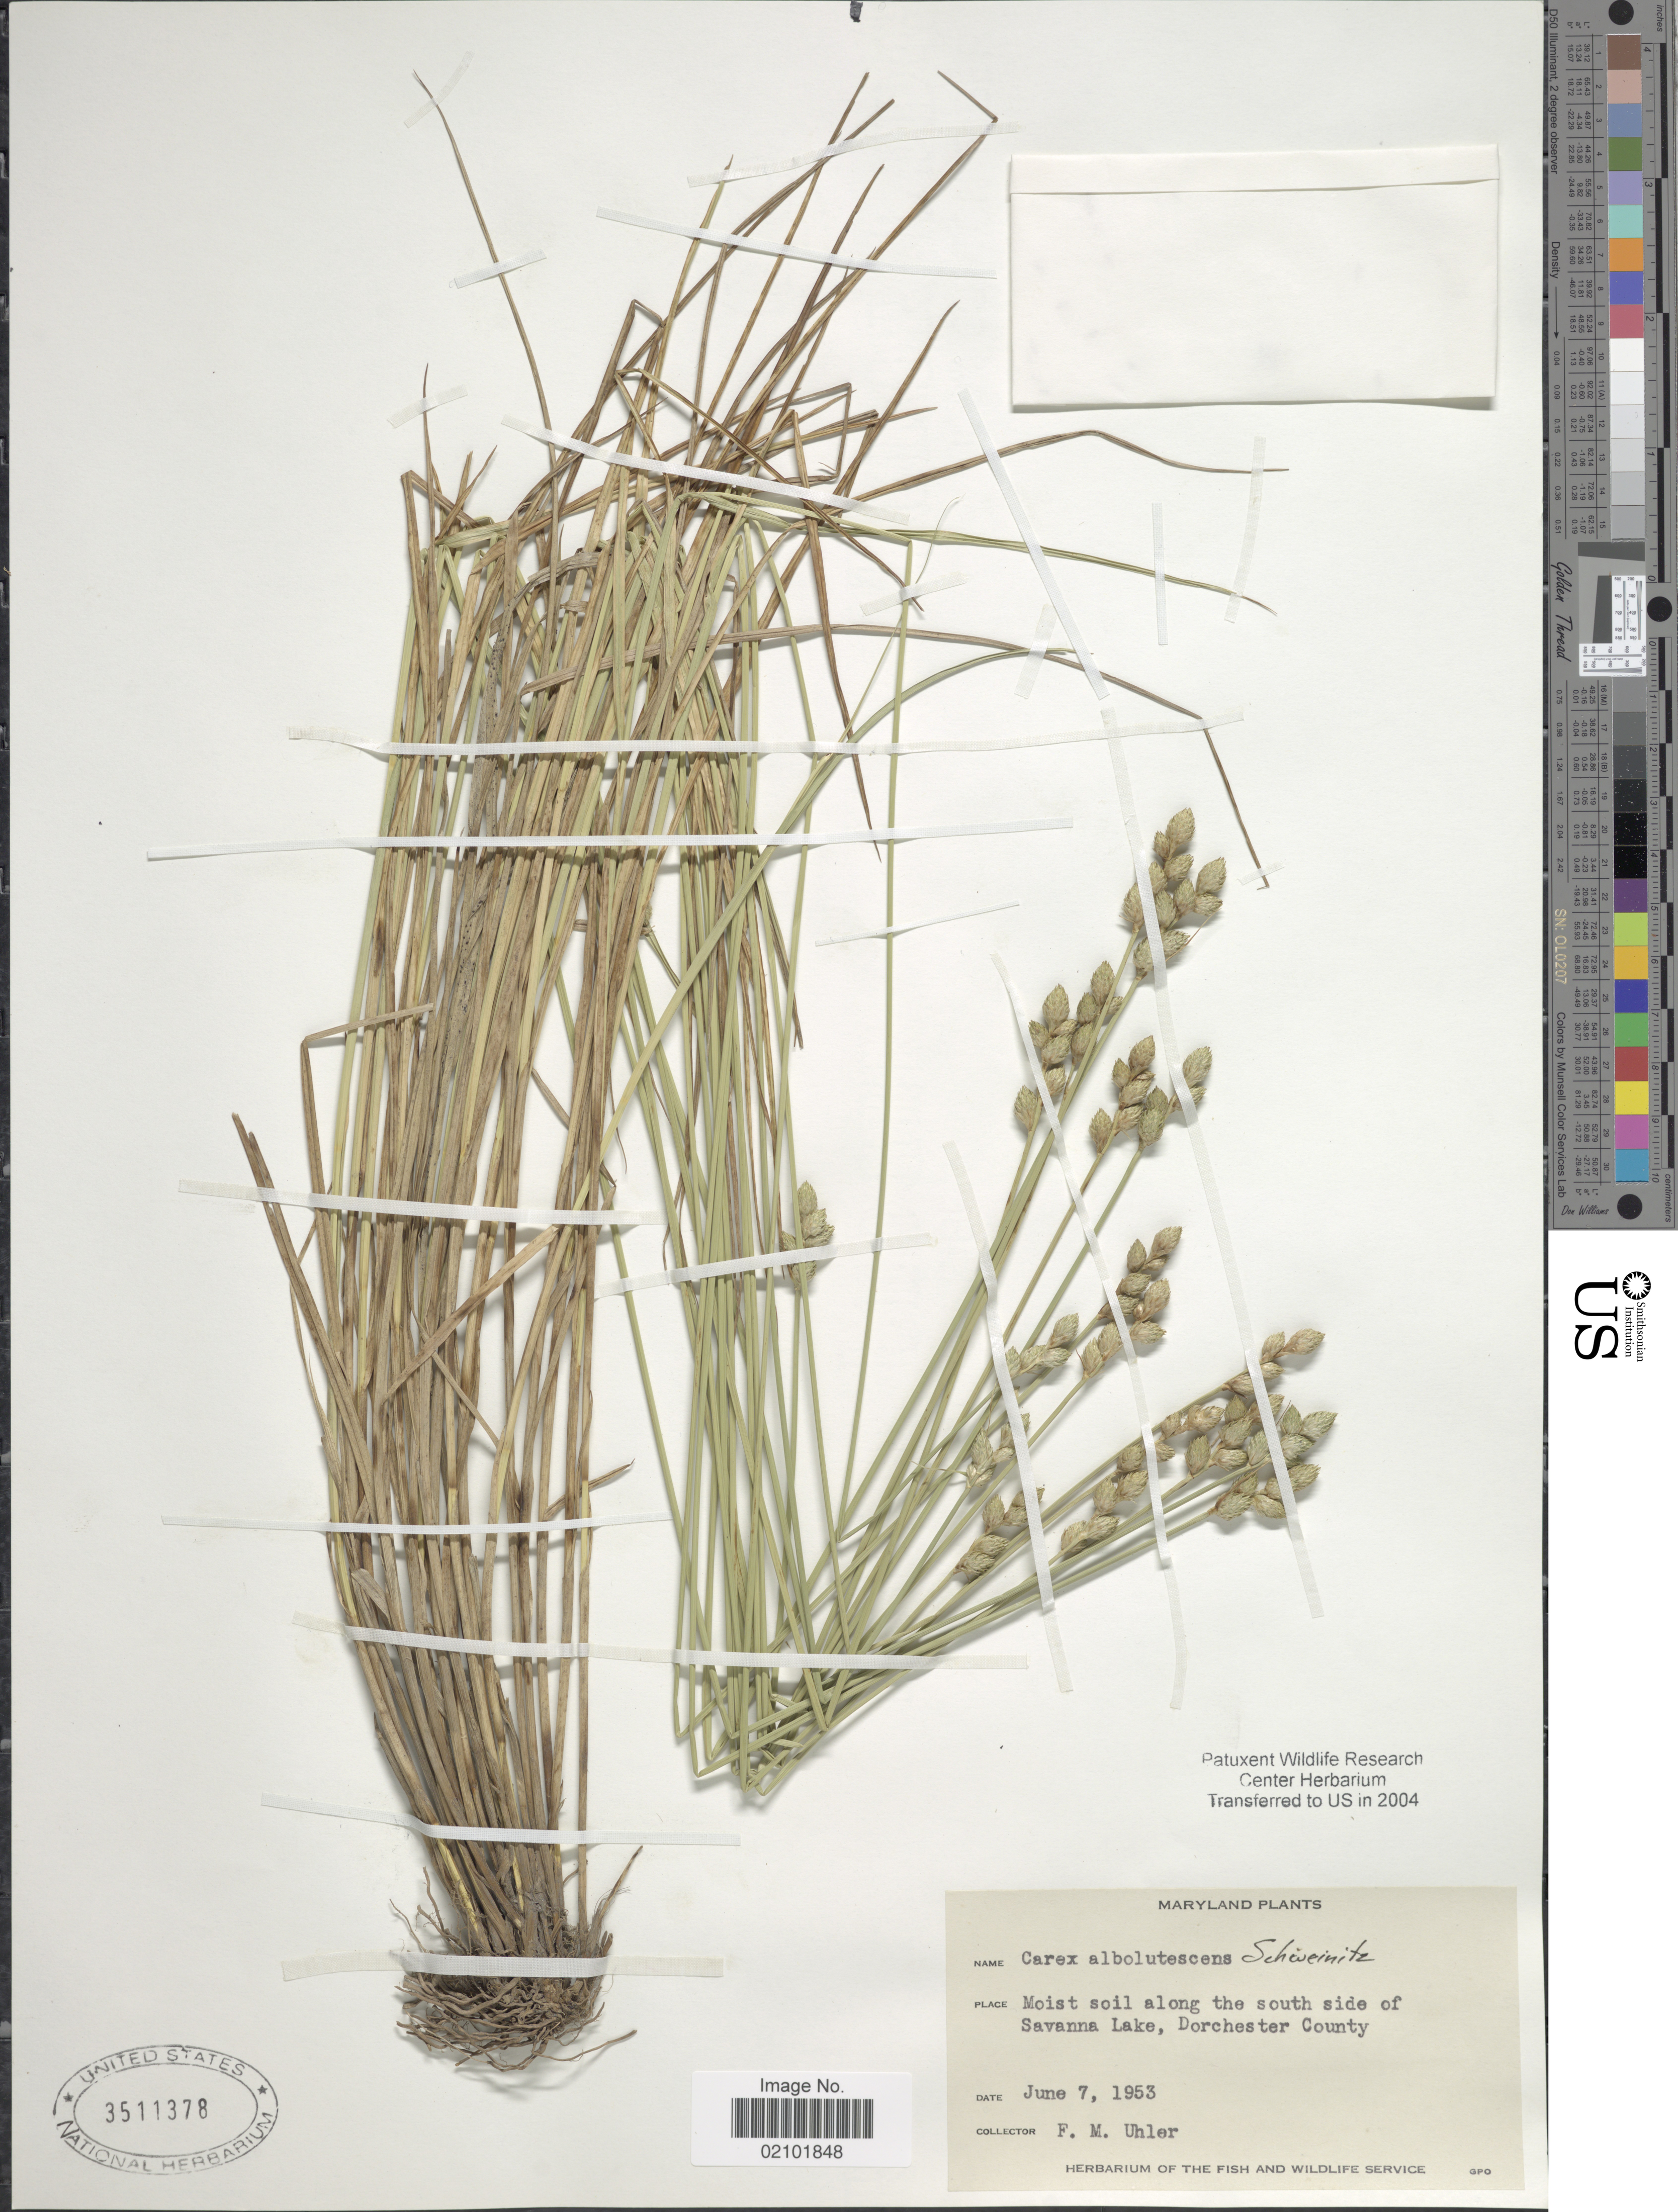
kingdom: Plantae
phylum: Tracheophyta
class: Liliopsida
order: Poales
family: Cyperaceae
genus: Carex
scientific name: Carex albolutescens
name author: Schwein.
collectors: F. M. Uhler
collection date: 1953-06-07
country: United States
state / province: Maryland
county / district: Dorchester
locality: South side of Savanna Lake, Dorchester County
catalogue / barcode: US 3511378